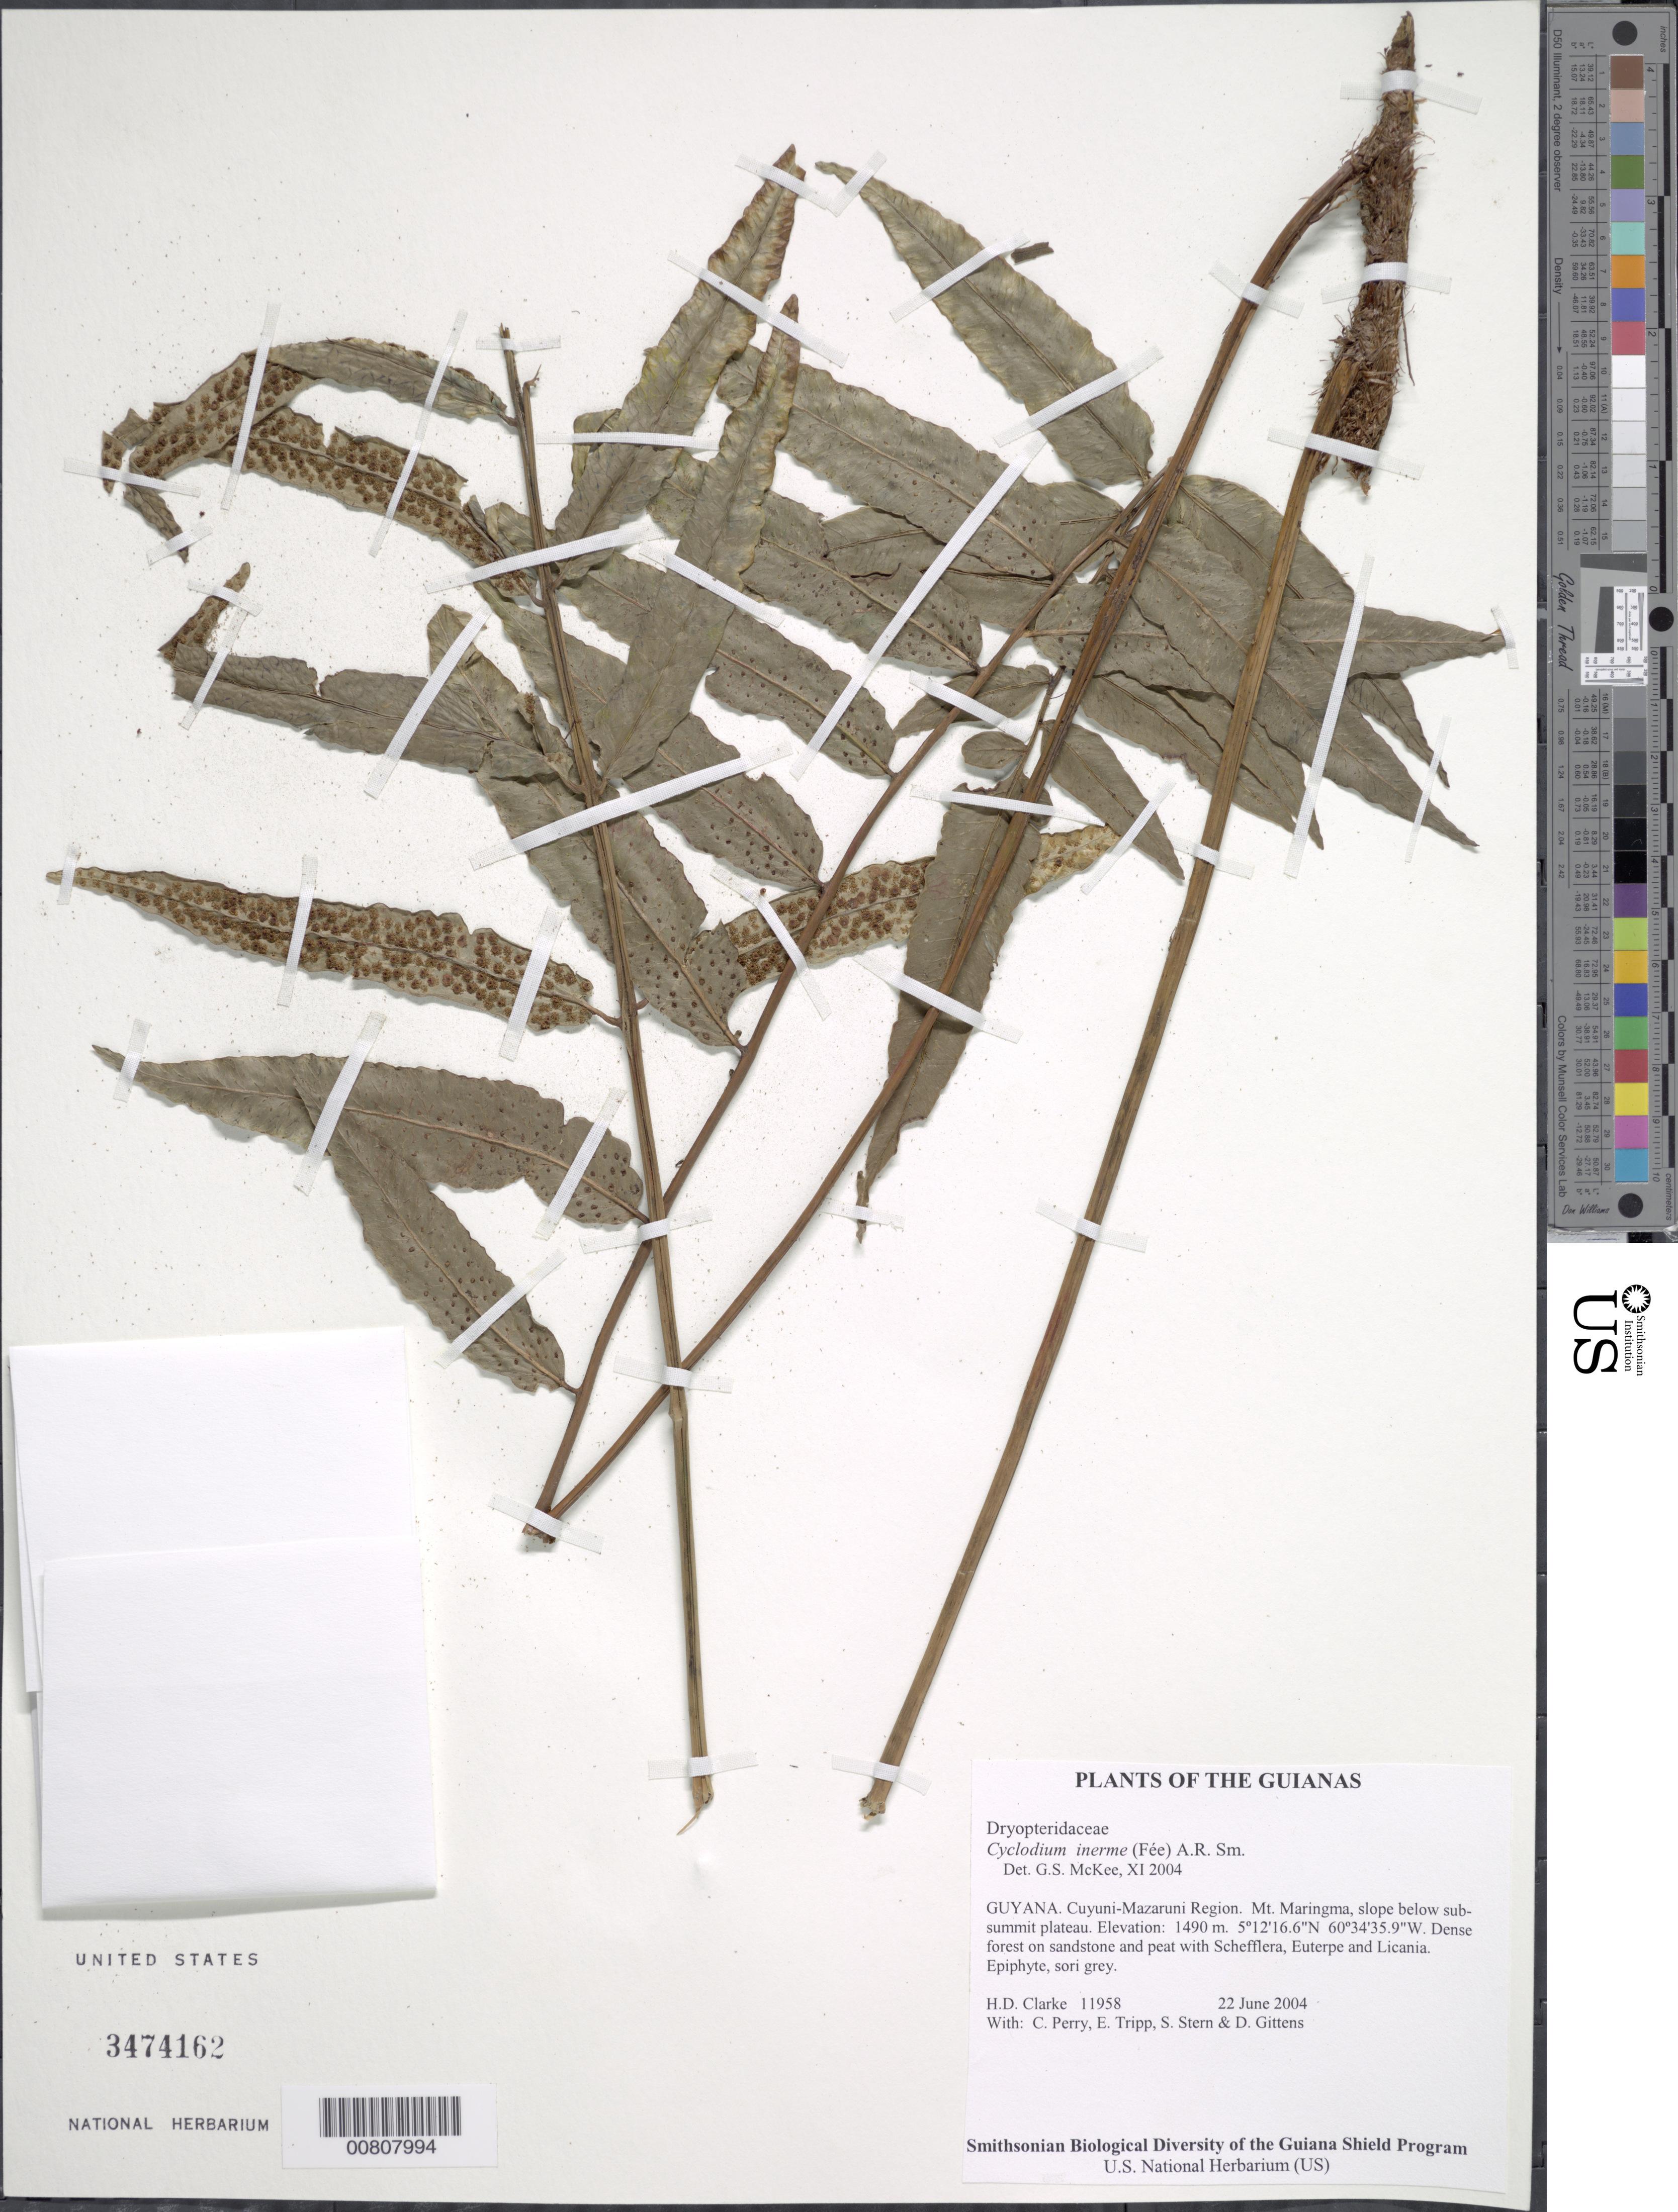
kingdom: Plantae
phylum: Tracheophyta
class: Polypodiopsida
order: Polypodiales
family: Dryopteridaceae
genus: Cyclodium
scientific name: Cyclodium inerme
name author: (Fée) A.R. Sm.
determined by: McKee, G. S., (US), NMNH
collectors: H. D. Clarke, C. Perry, E. Tripp, S. R. Stern & D. Gittens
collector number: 11958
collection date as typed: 22 June 2004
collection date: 2004-06-22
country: Guyana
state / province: Cuyuni-Mazaruni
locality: Mt. Maringma, slope below sub-summit plateau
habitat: Dense forest on sandstone and peat with Schefflera, Euterpe and Licania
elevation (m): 1490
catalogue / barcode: US 3474162